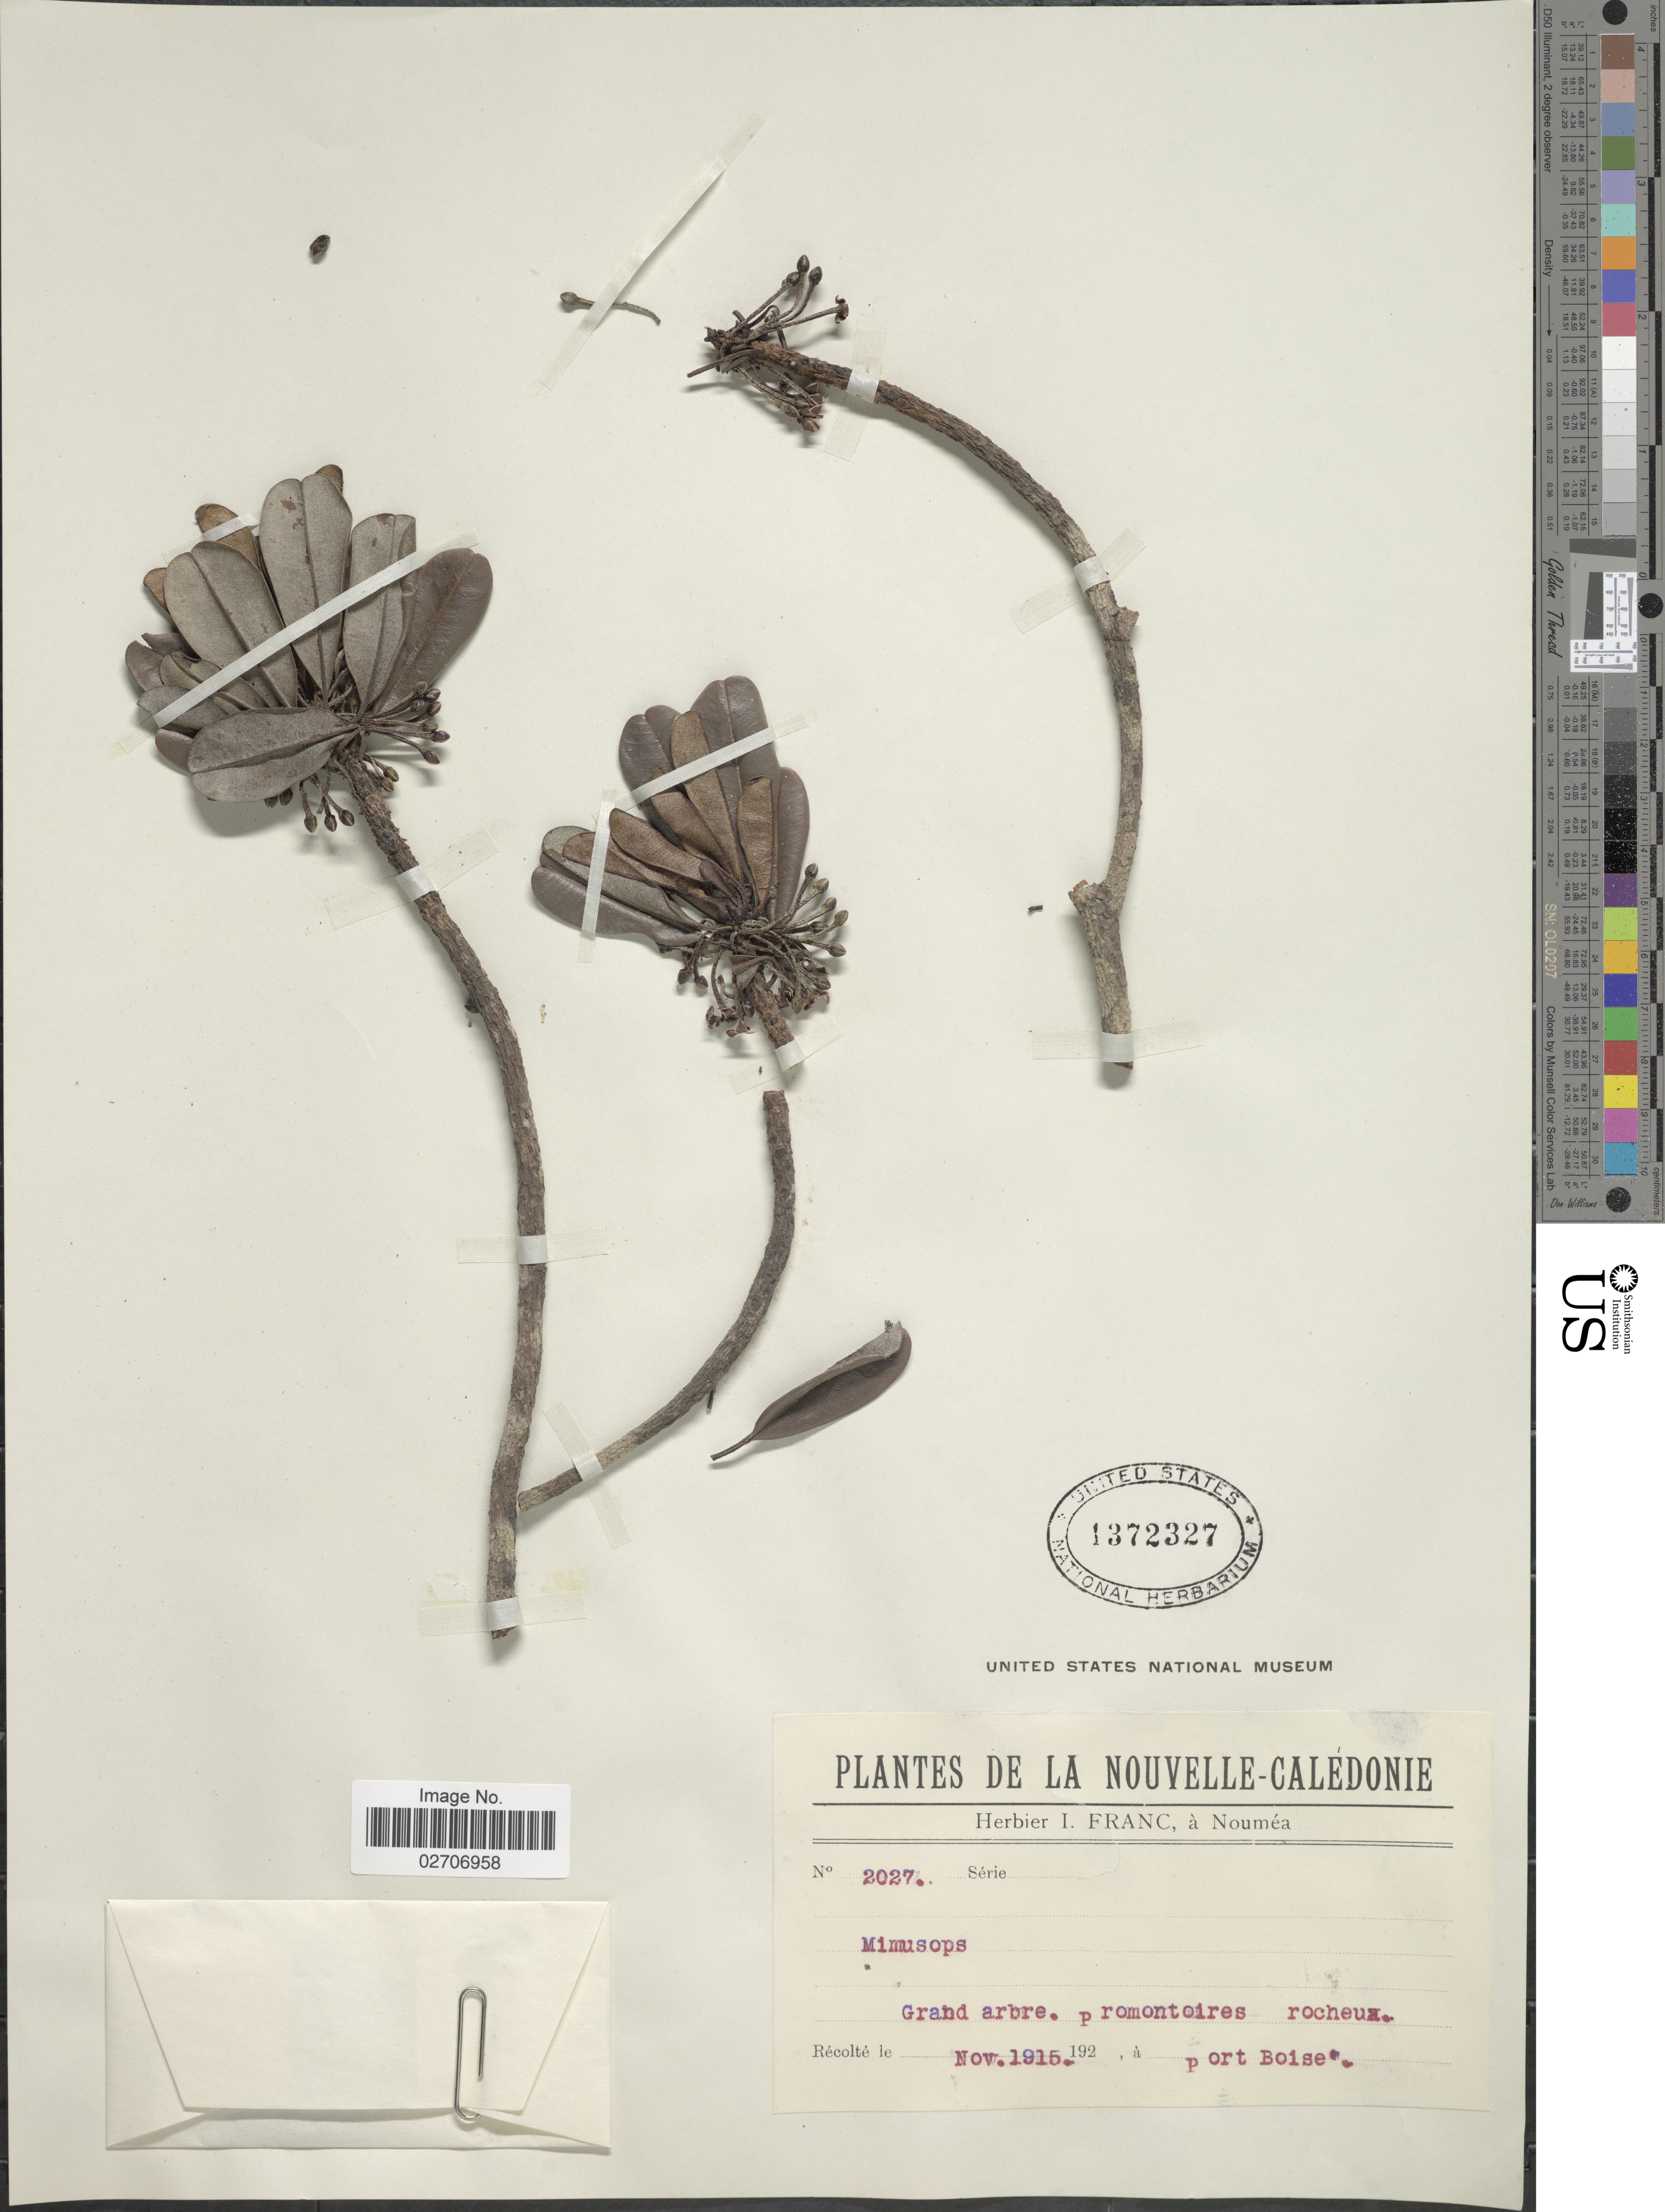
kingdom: Plantae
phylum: Tracheophyta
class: Magnoliopsida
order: Ericales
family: Sapotaceae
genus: Manilkara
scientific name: Manilkara sp.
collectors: ex herb. I. Franc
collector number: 2027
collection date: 1915-11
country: New Caledonia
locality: Grand arbre promontoires rocheux, à port Boise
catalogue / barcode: US 1372327